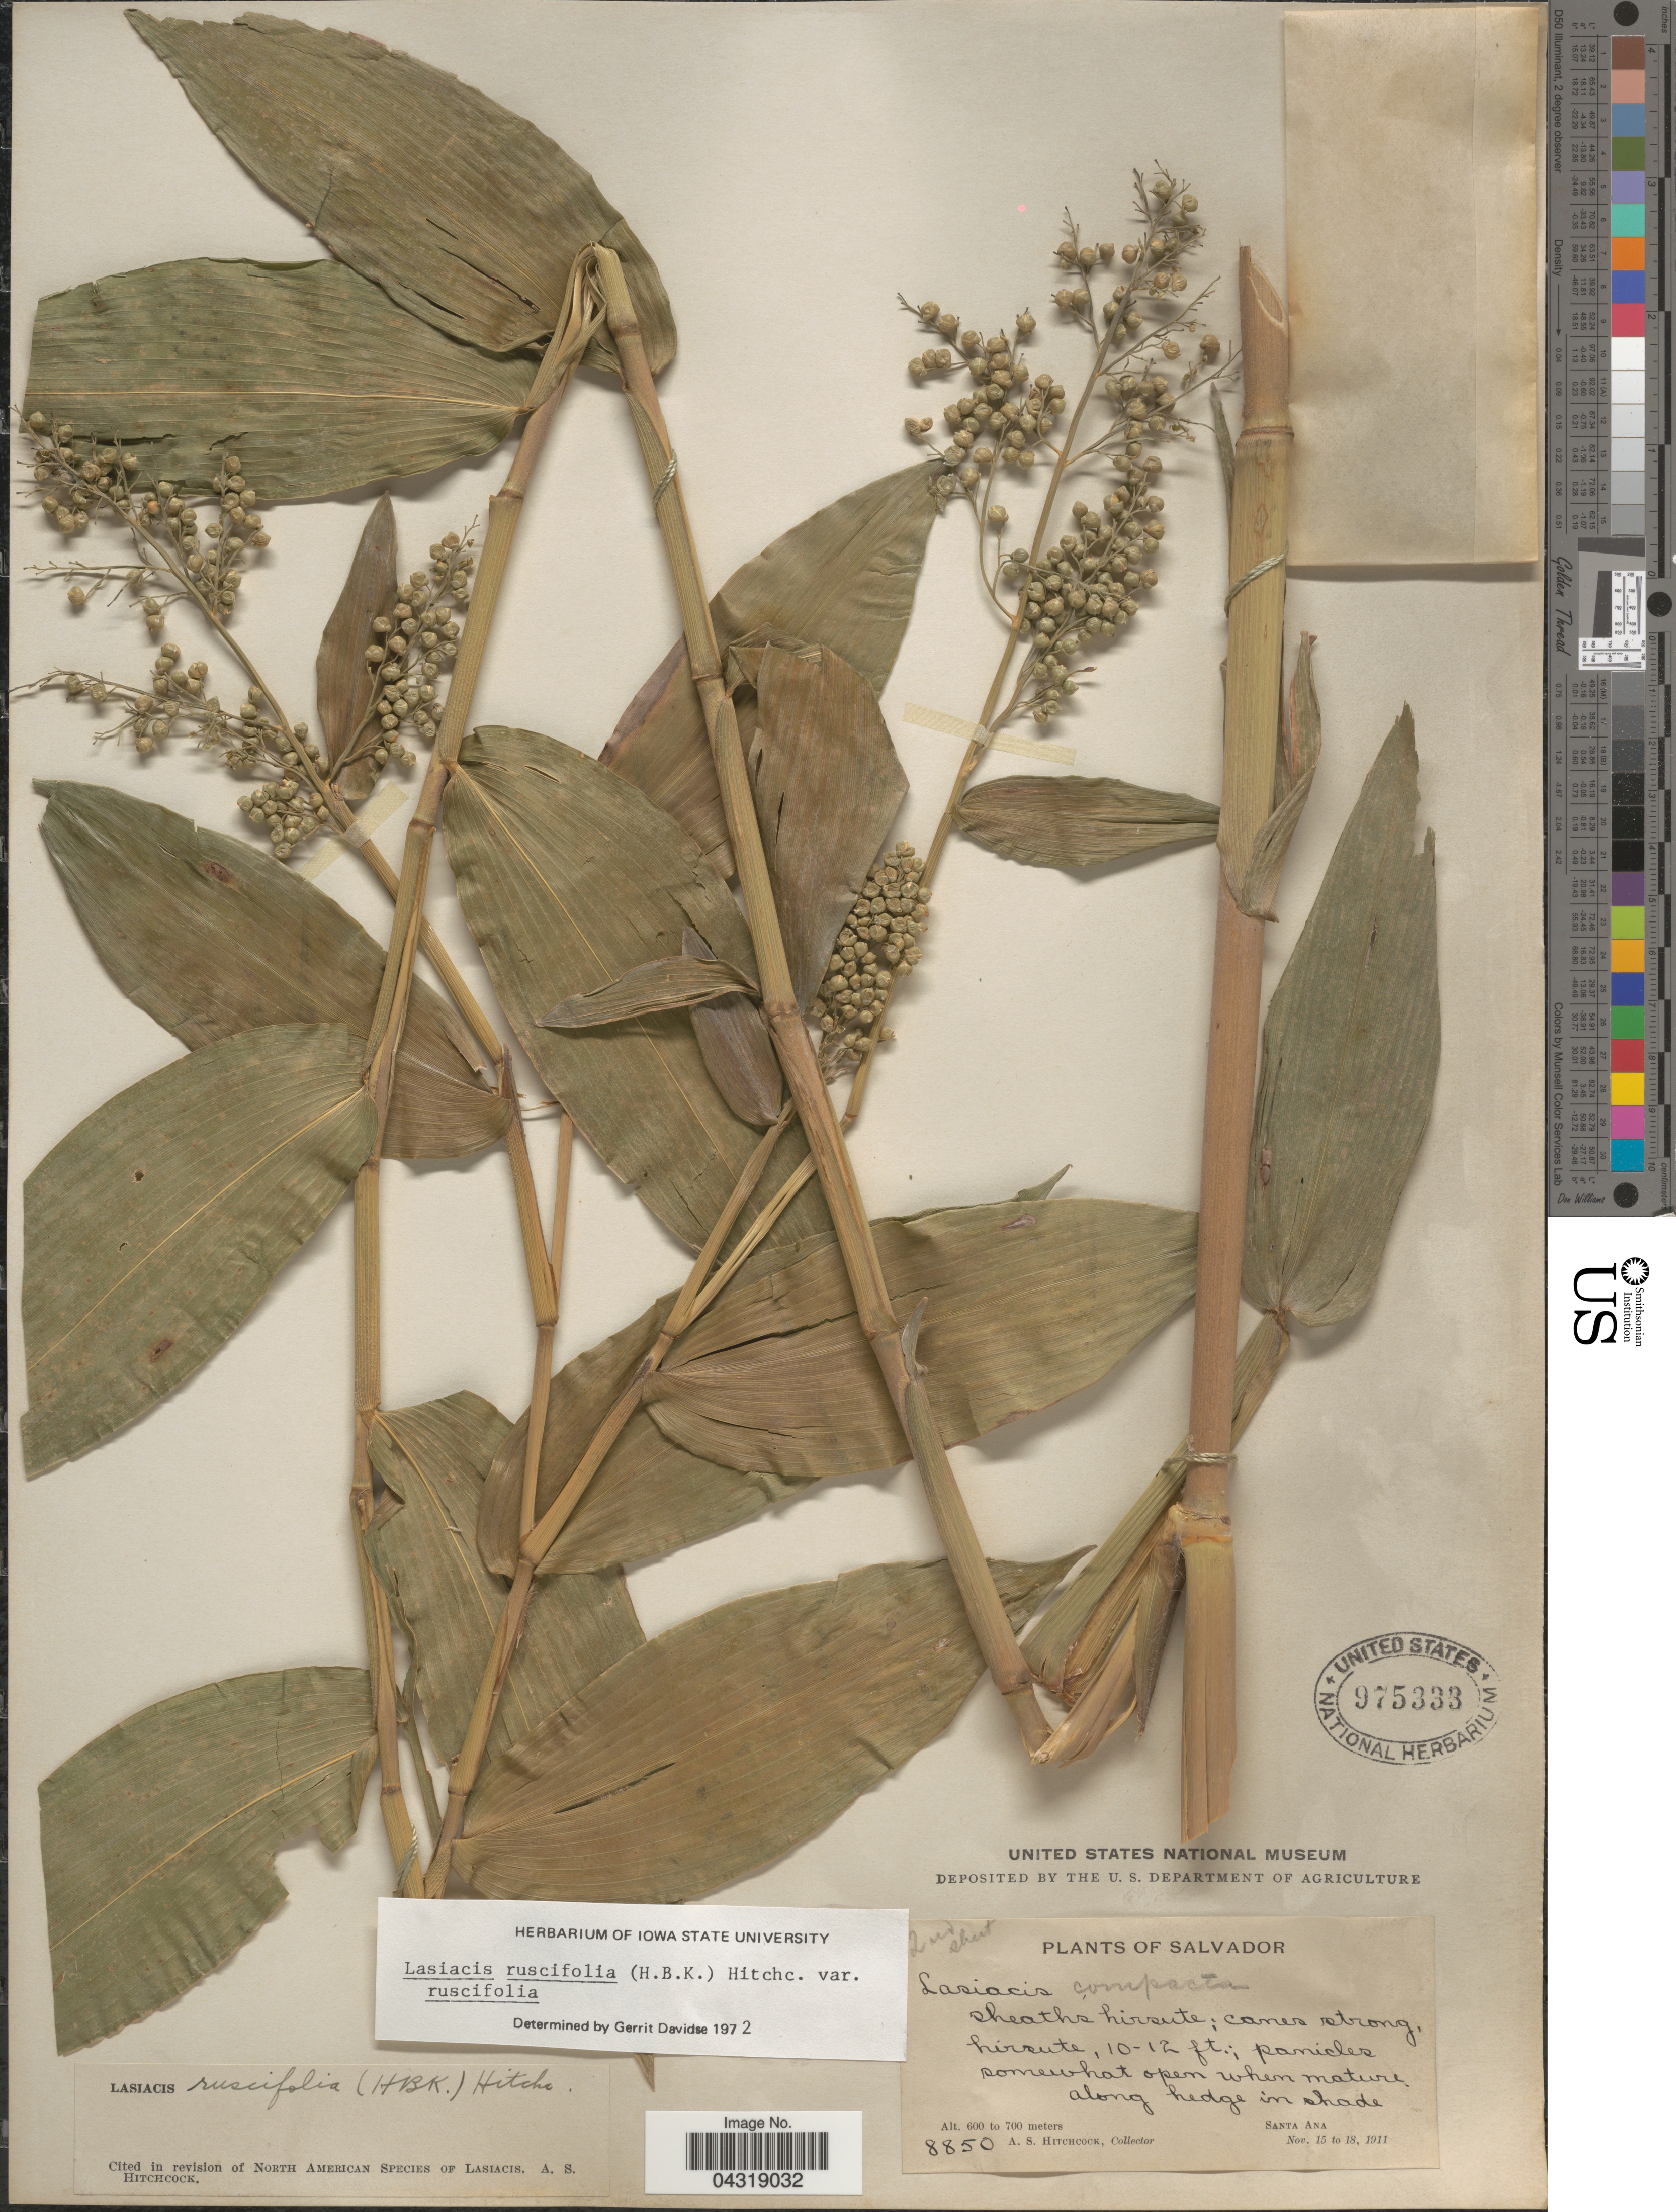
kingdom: Plantae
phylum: Tracheophyta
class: Liliopsida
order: Poales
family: Poaceae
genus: Lasiacis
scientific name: Lasiacis ruscifolia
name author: (Kunth) Hitchc.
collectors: A. S. Hitchcock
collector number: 8850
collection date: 1911-11-15/1911-11-18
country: El Salvador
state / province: Santa Ana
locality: Along hedge in shade.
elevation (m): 600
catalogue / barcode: US 975333